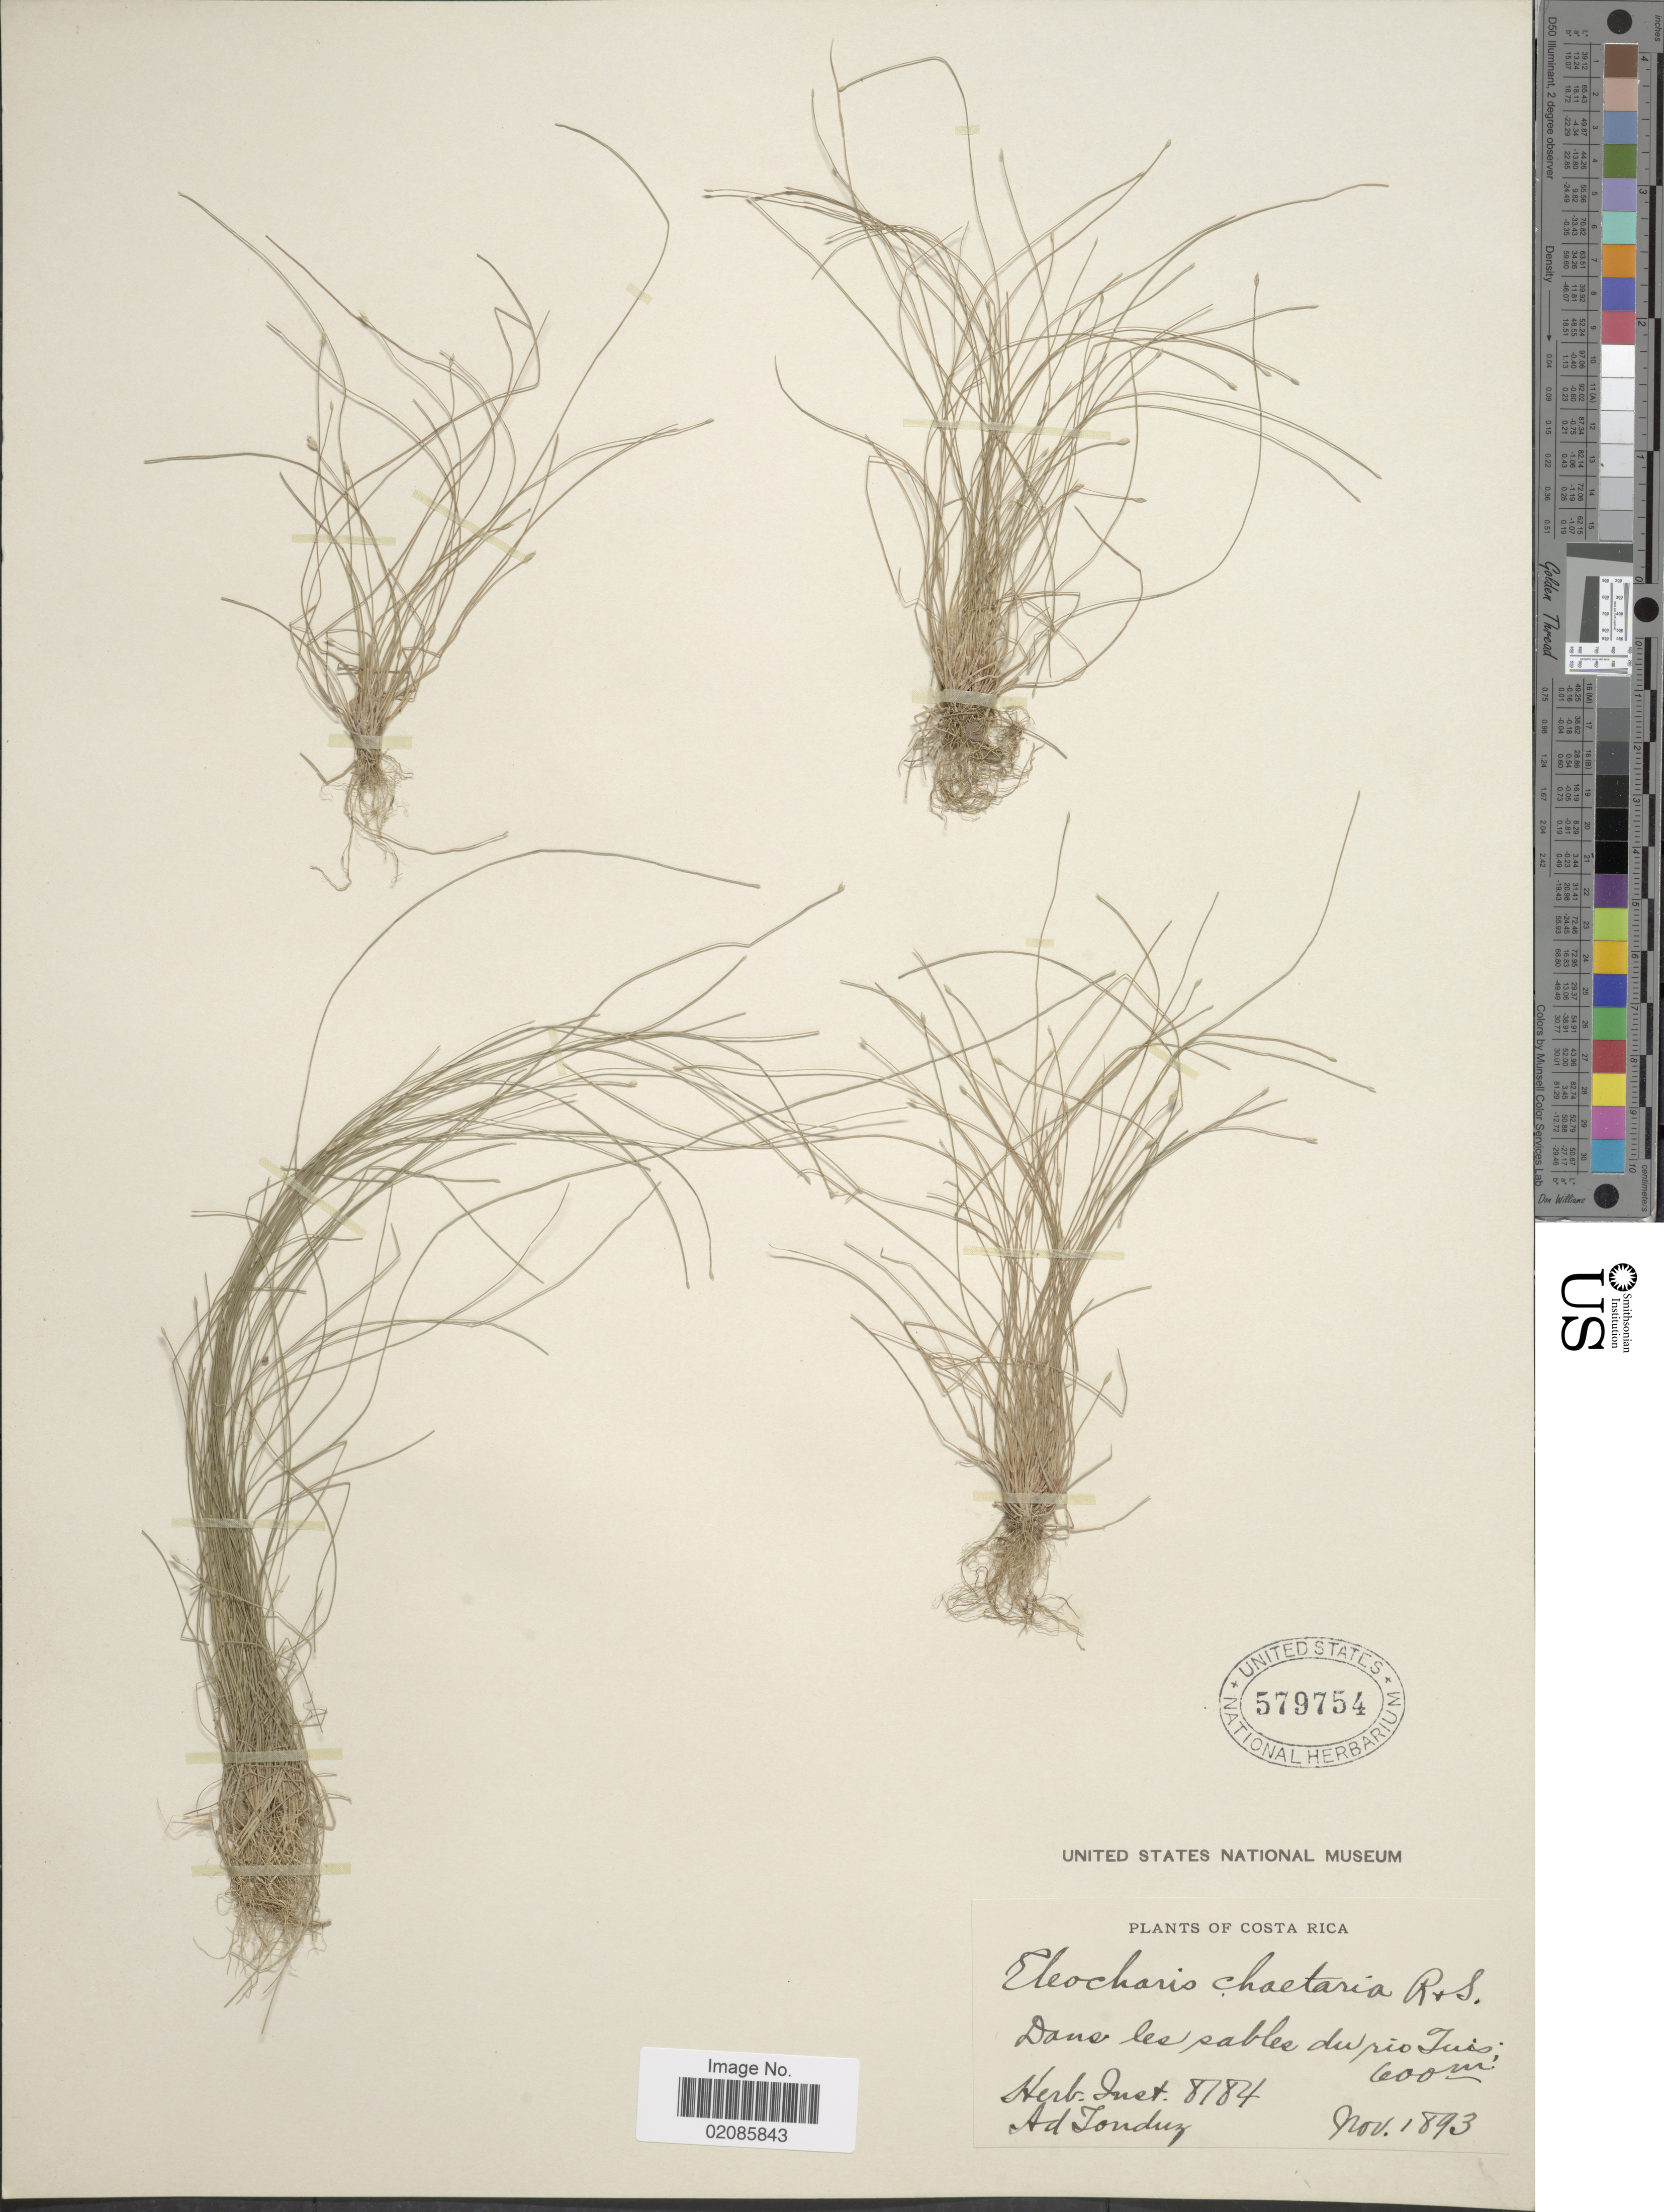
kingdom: Plantae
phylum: Tracheophyta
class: Liliopsida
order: Poales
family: Cyperaceae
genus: Eleocharis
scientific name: Eleocharis retroflexa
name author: (Poir.) Urb.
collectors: A. Tonduz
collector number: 8184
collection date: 1893-11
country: Costa Rica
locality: Dans les sables du rio Tuis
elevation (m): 600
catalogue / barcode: US 579754